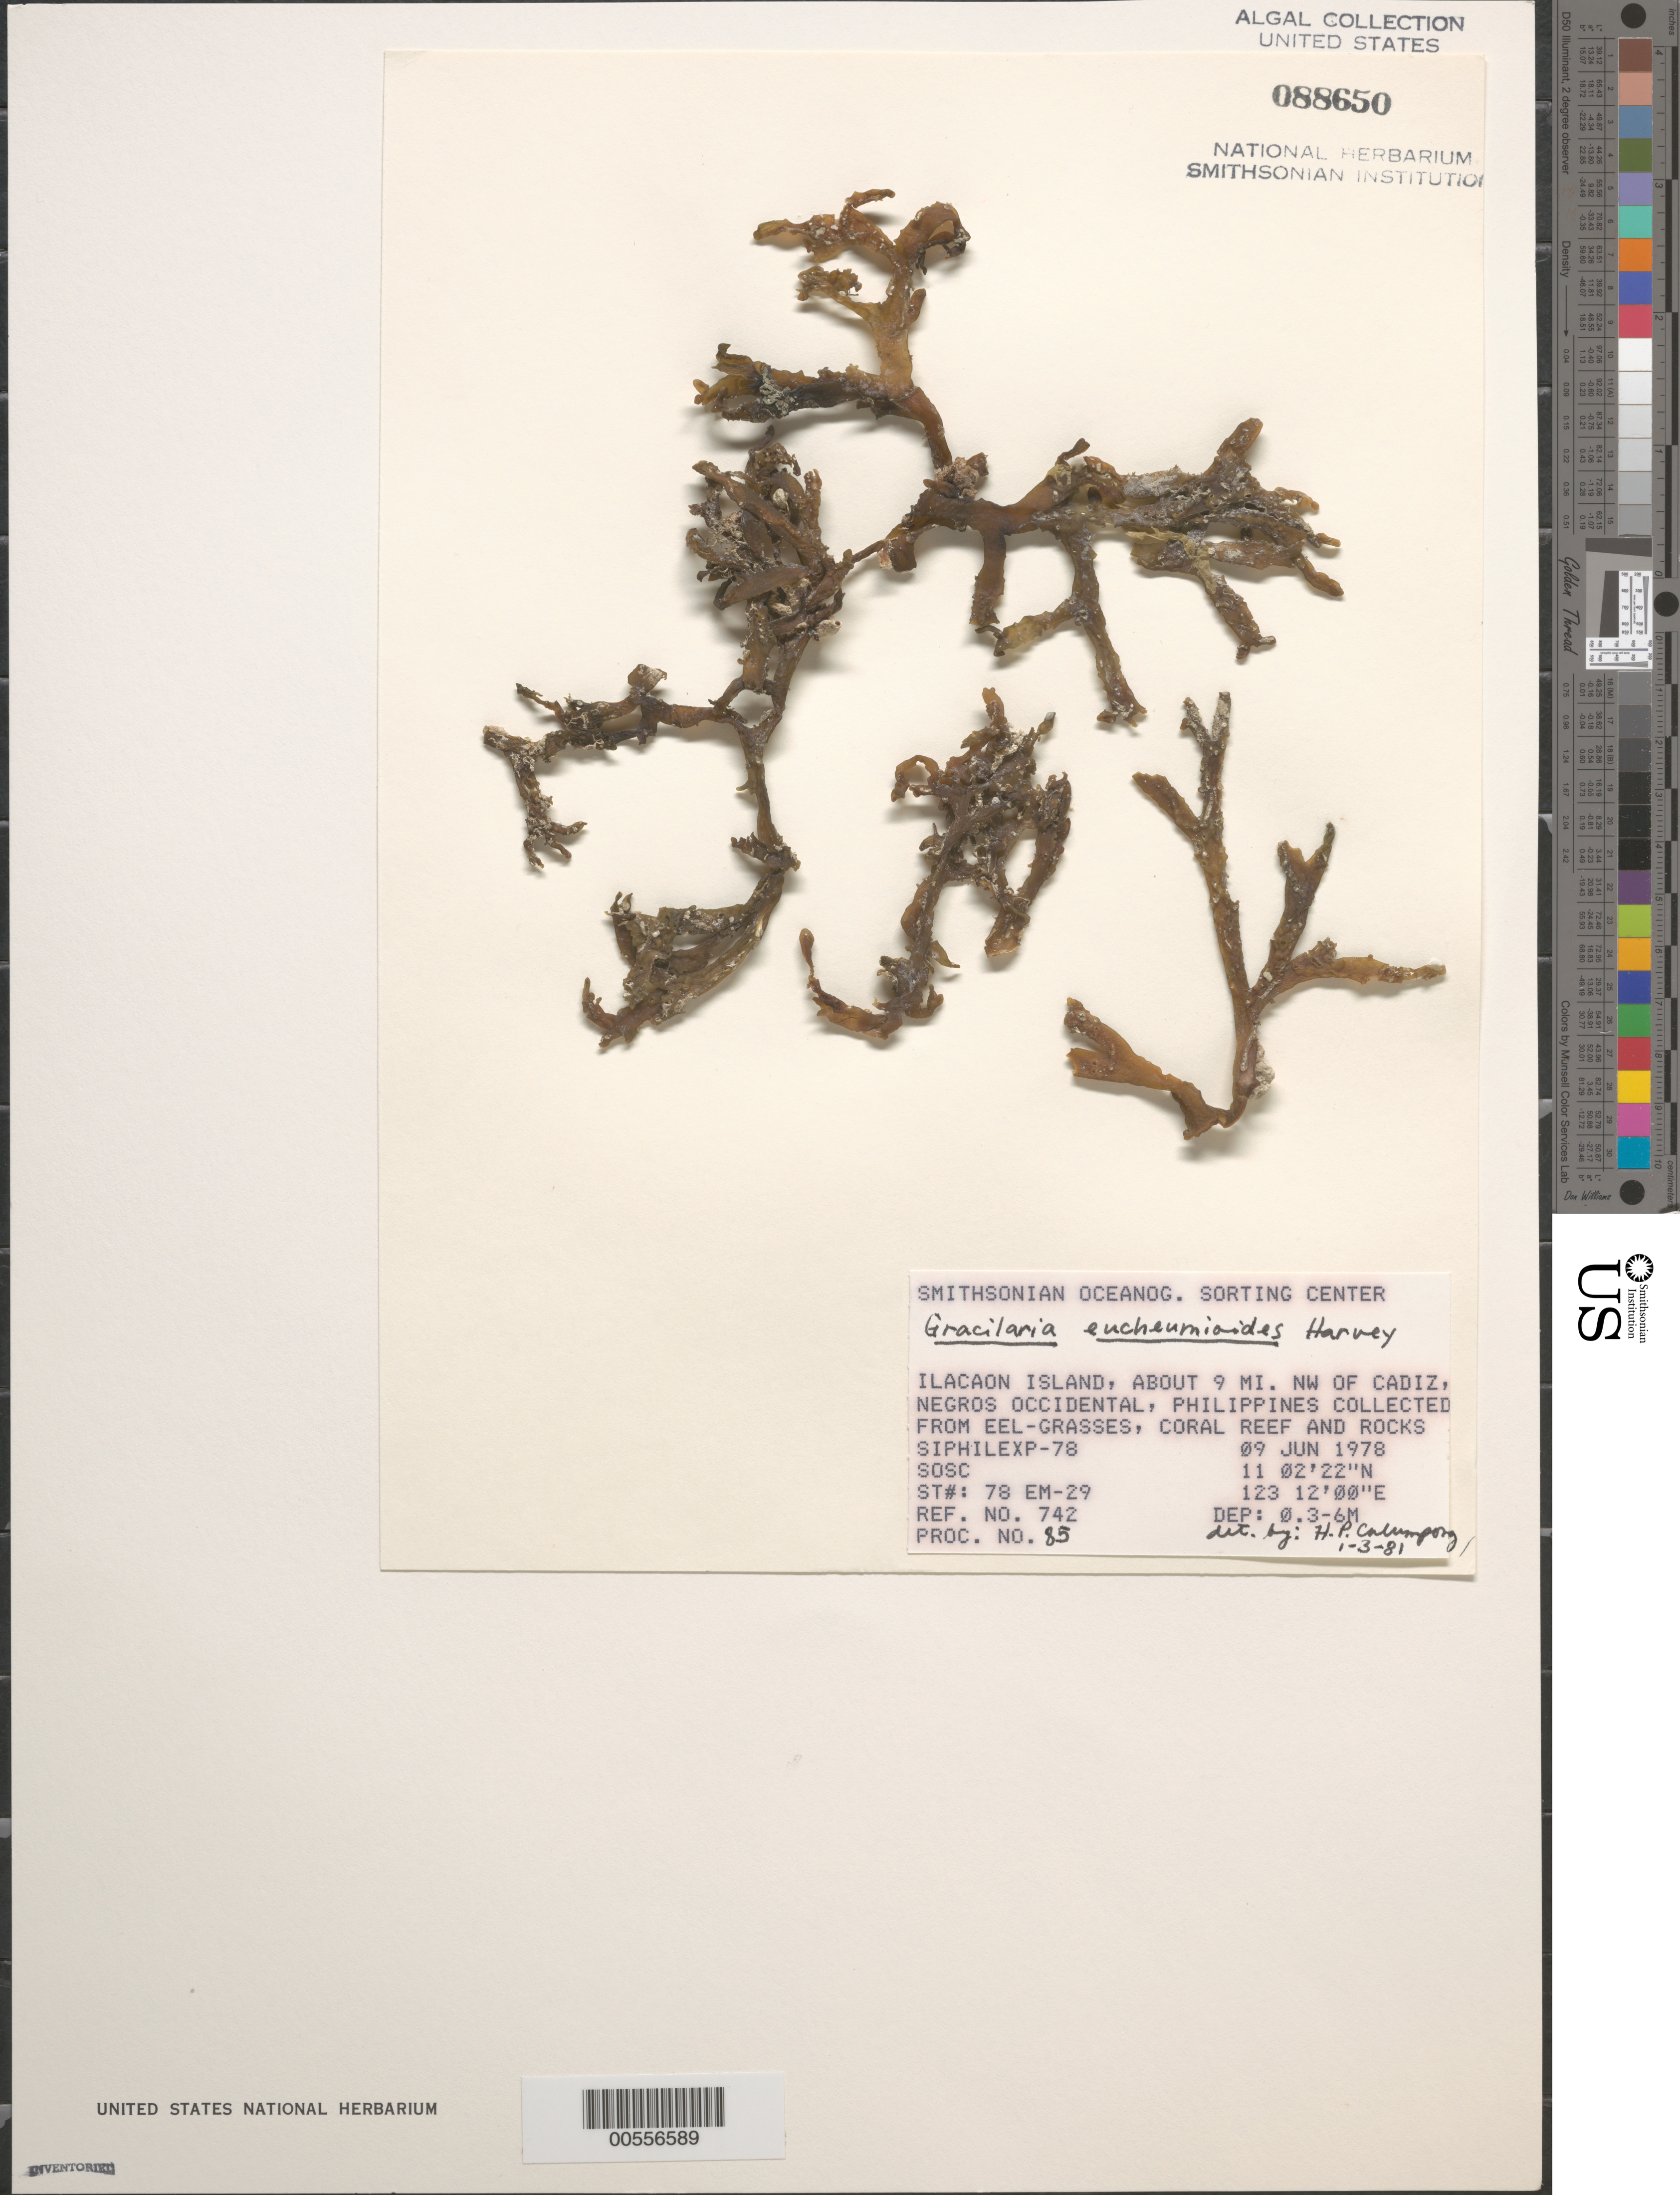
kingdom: Plantae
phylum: Rhodophyta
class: Florideophyceae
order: Gracilariales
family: Gracilariaceae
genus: Gracilaria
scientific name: Gracilaria eucheumioides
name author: Harv.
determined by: Calumpong, H. P.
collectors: SOSC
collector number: Station 78 Em-29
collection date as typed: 09 Jun 1978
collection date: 1978-06-09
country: Philippines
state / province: Western Visayas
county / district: Negros Occidental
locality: Ilacaon island, northwest of cadiz, negros occidental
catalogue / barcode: US 88650